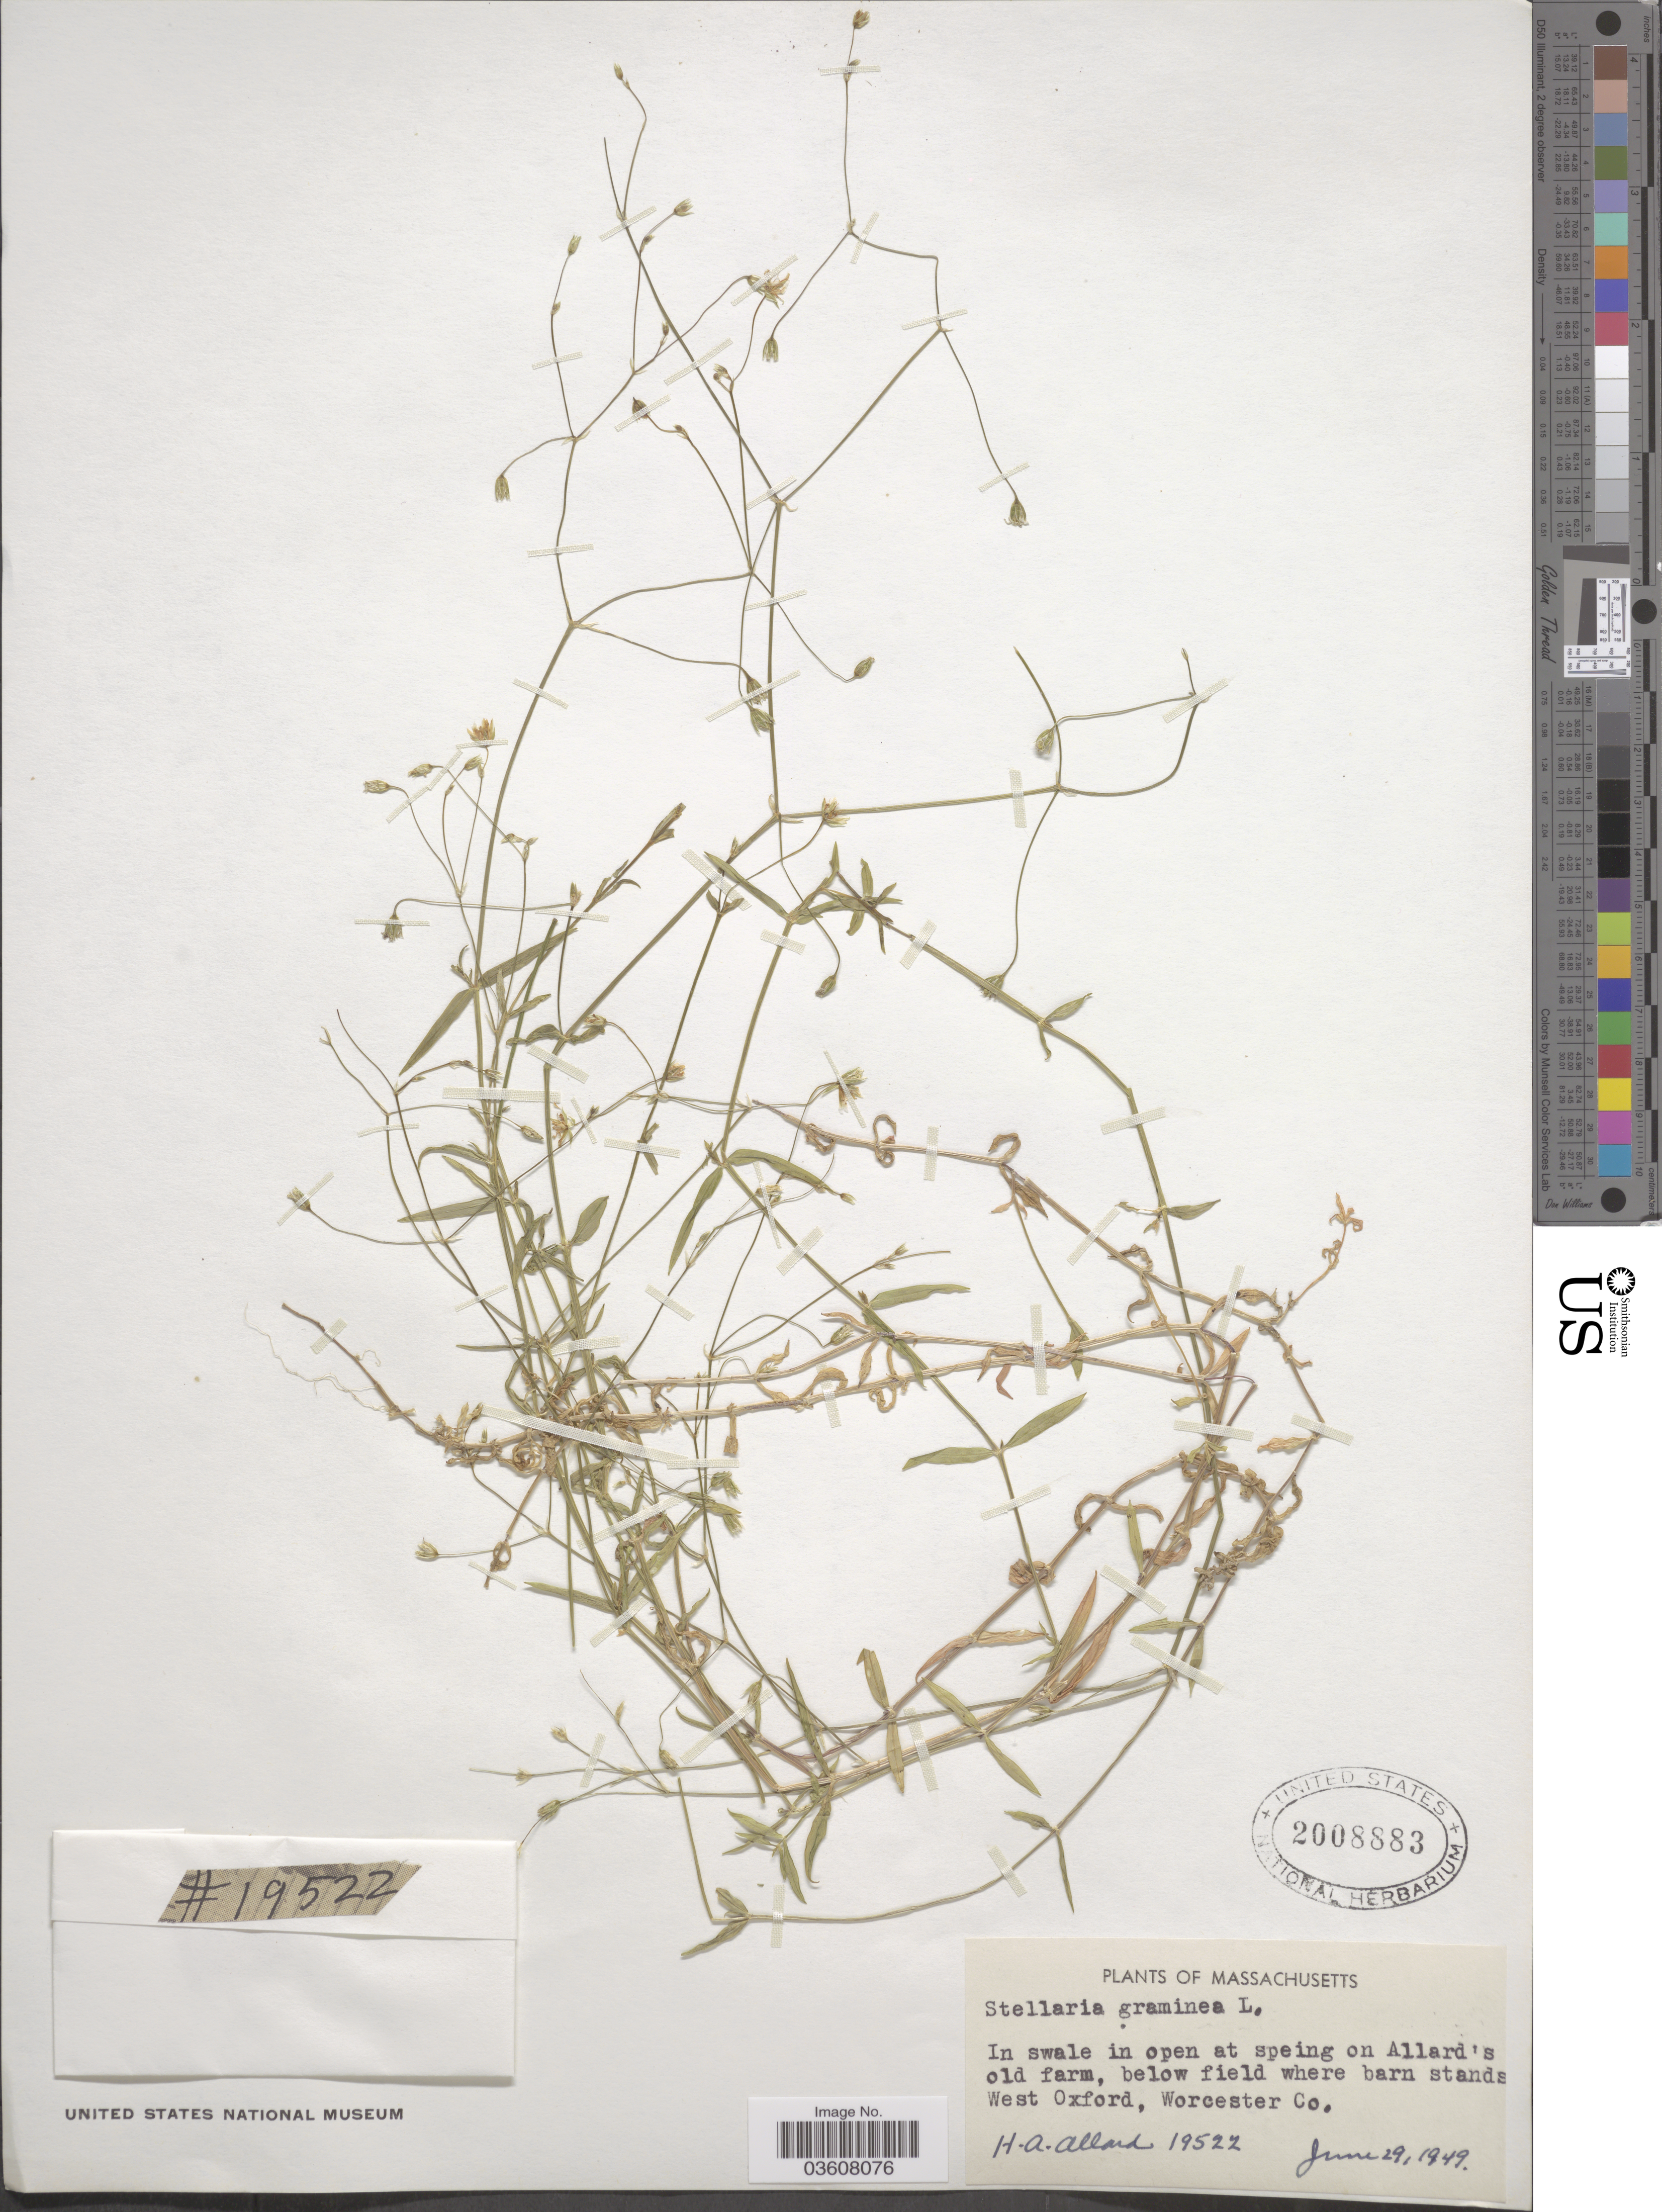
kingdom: Plantae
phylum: Tracheophyta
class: Magnoliopsida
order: Caryophyllales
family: Caryophyllaceae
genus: Stellaria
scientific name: Stellaria graminea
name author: L.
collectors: H. A. Allard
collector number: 19522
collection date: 1949-06-29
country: United States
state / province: Massachusetts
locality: Allard's old farm, below field where barn stands West Oxford, Worcester Co.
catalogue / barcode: US 2008883